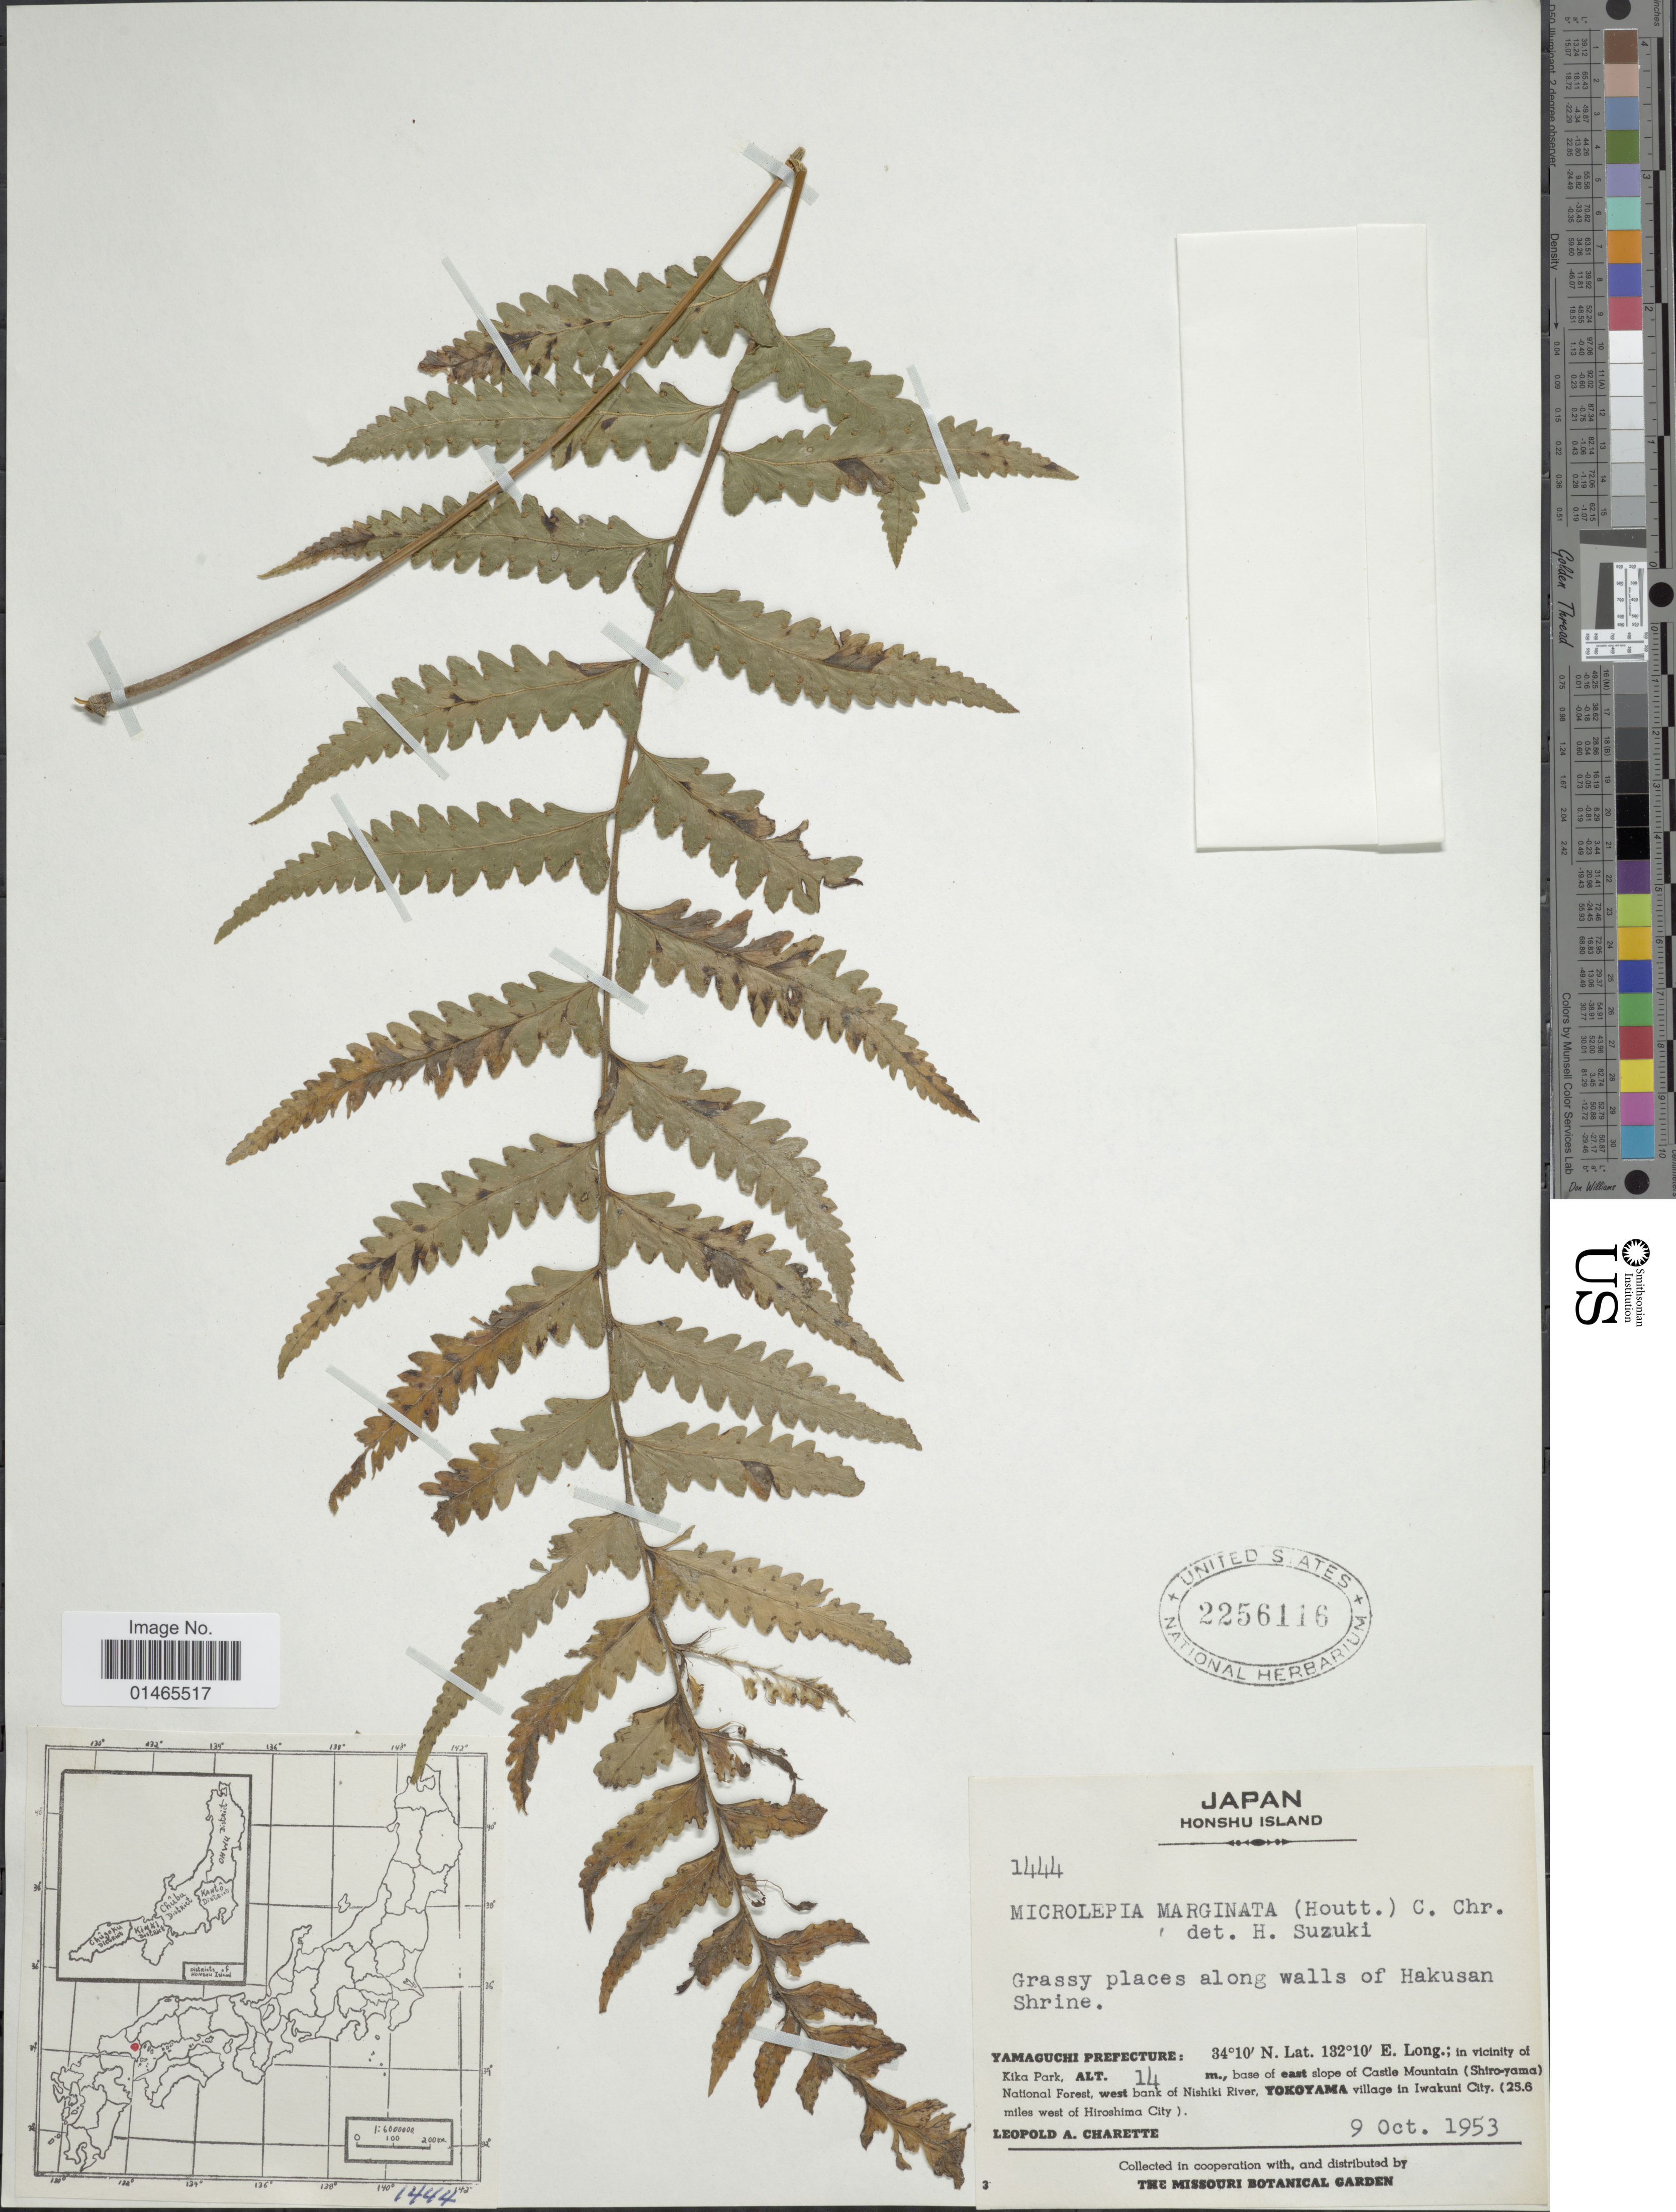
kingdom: Plantae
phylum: Tracheophyta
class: Polypodiopsida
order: Polypodiales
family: Dennstaedtiaceae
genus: Microlepia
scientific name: Microlepia marginata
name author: (Houtt.) C. Chr.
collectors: L. A. Charette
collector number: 1444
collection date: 1953-10-09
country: Japan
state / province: Yamaguti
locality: Yamaguchi, in Vicinity of Kika Park, base of east slop of Castle Mountain (Shiro-yama), National Forest, west bank of Nishiki River,Yokoyama village in Iwakuni City, (25.6 miles west of Hiroshima City)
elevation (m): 14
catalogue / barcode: US 2256116